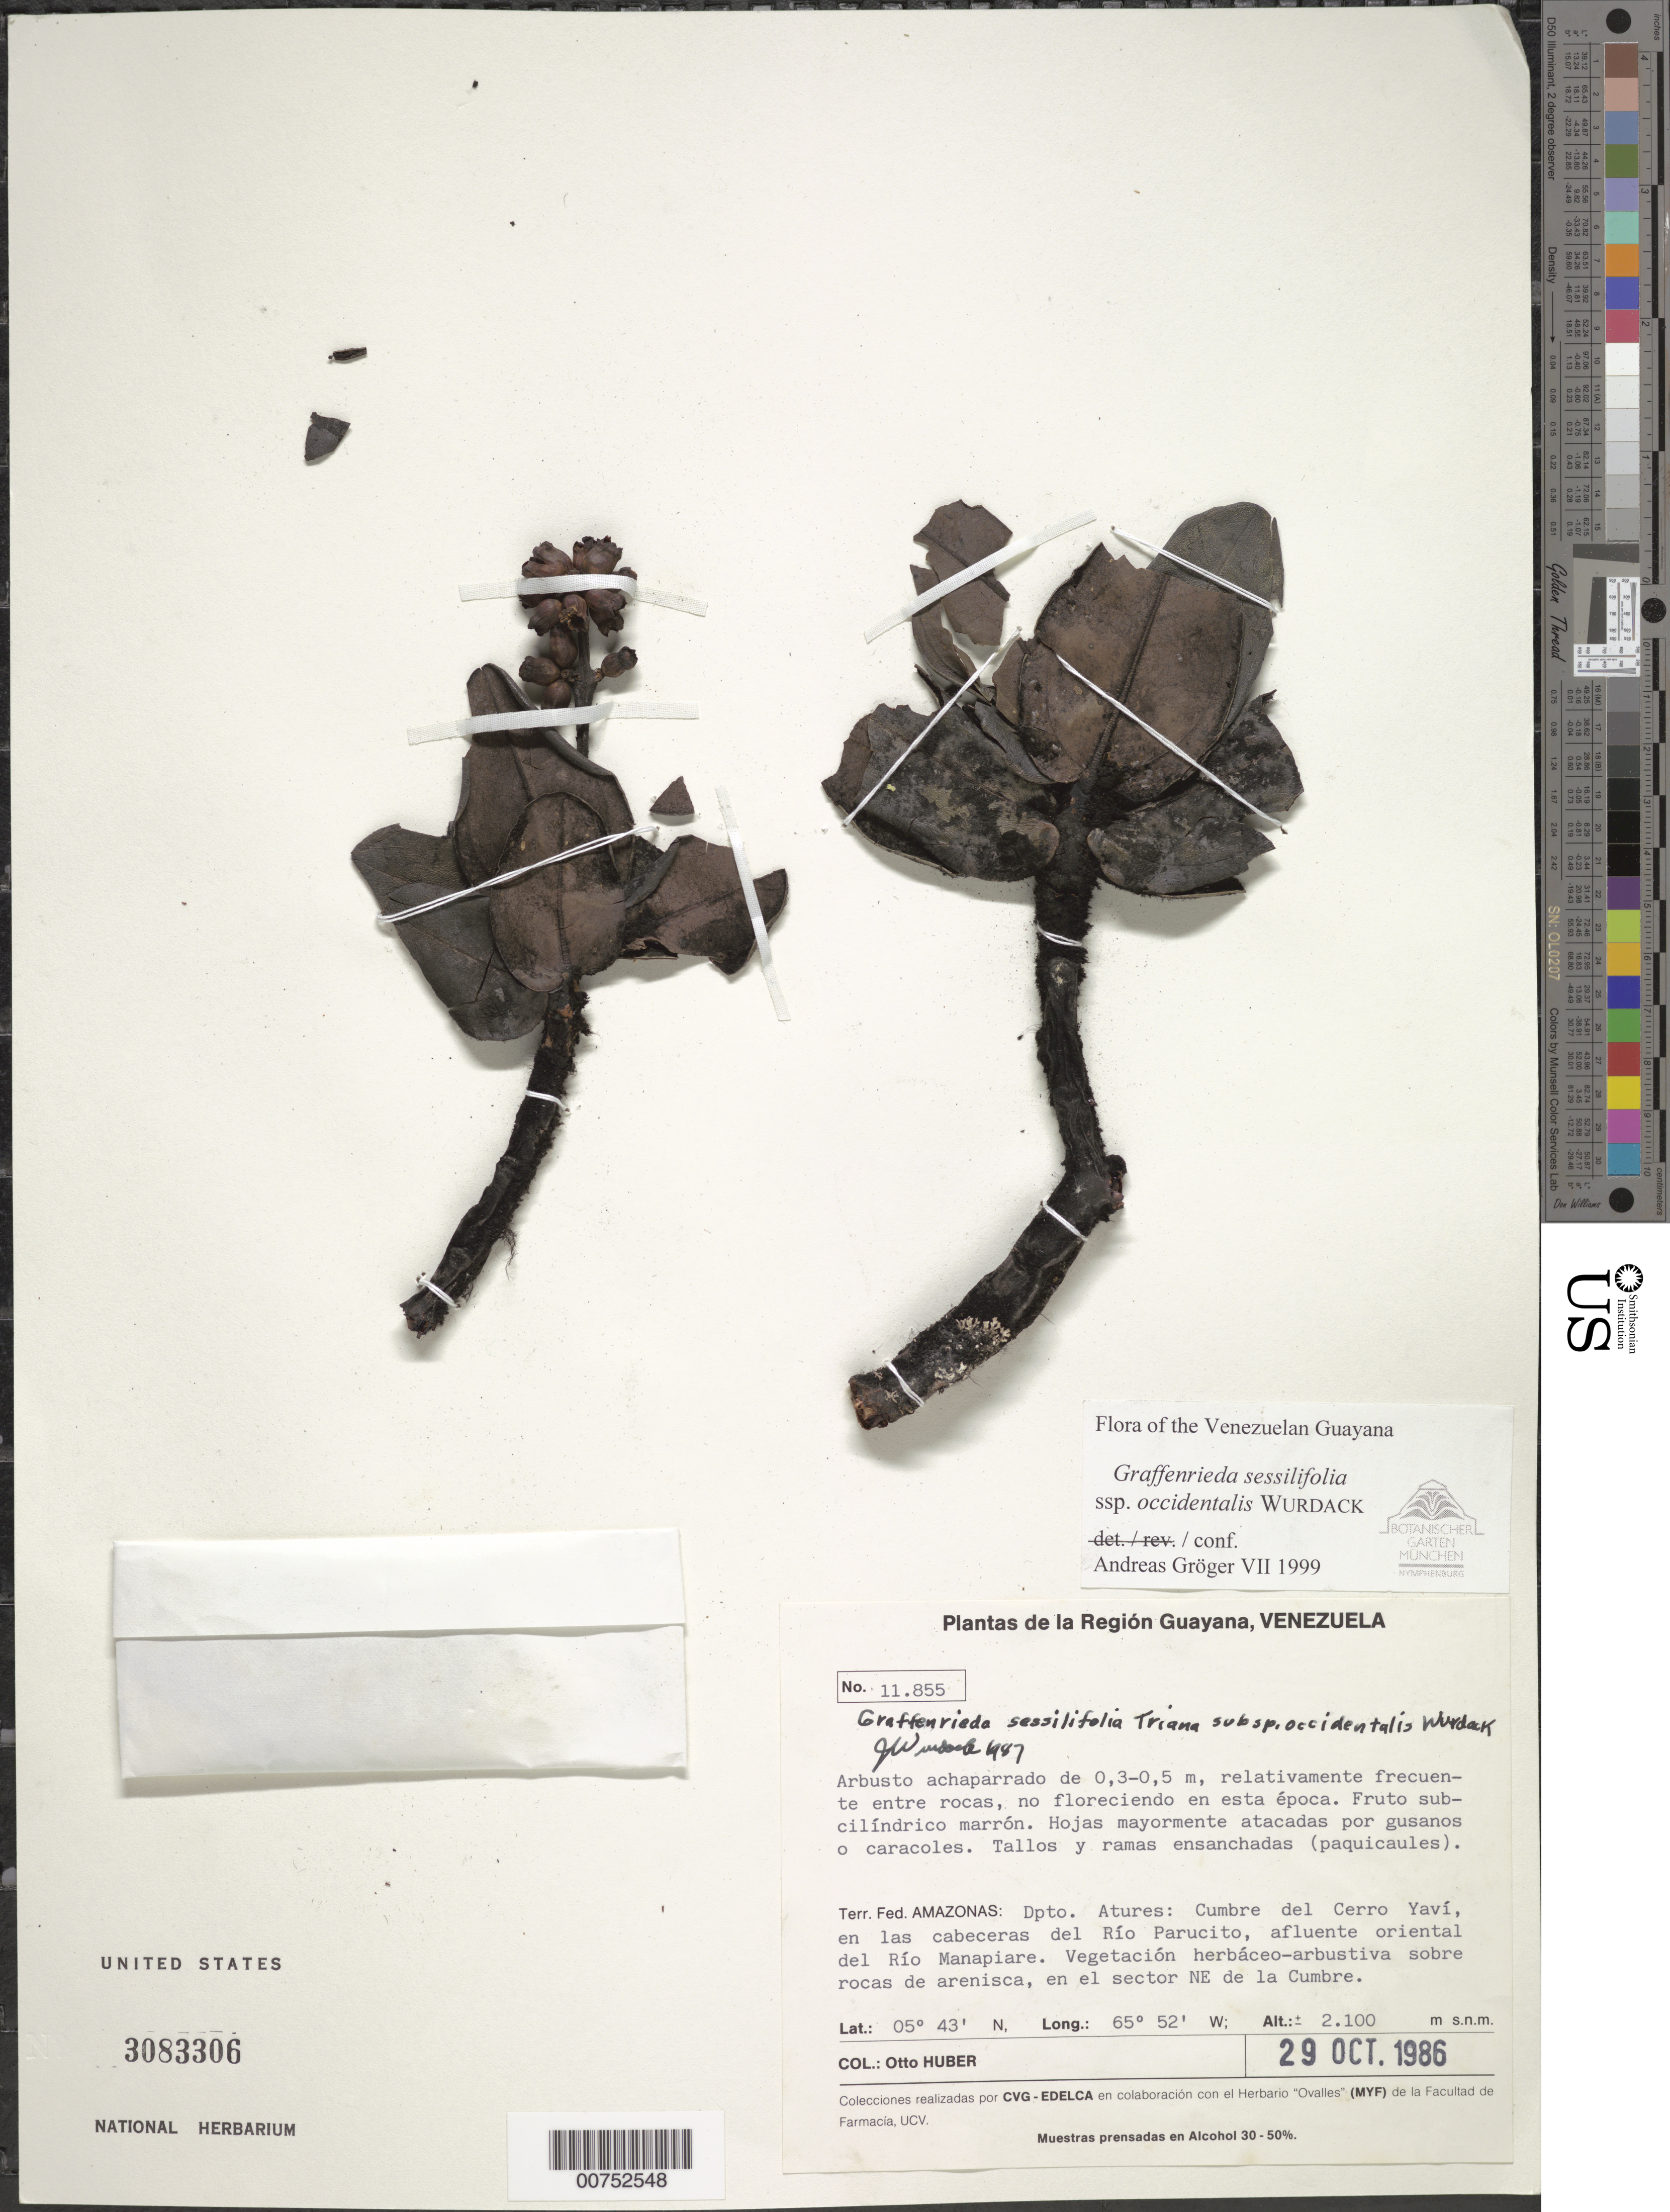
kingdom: Plantae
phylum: Tracheophyta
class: Magnoliopsida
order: Myrtales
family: Melastomataceae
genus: Graffenrieda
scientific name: Graffenrieda sessilifolia subsp. occidentalis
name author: Wurdack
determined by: Gröger, A.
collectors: O. Huber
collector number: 11855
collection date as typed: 29-Oct-86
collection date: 1986-10-29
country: Venezuela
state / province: Amazonas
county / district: Atures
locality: Cerro Yaví, Río Parucito (affl. Río Manapiare)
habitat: Vegetación herbaceo-arbustiva sobre rocas de arensica, no floreciendo en esta epoca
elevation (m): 2100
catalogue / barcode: US 3083306